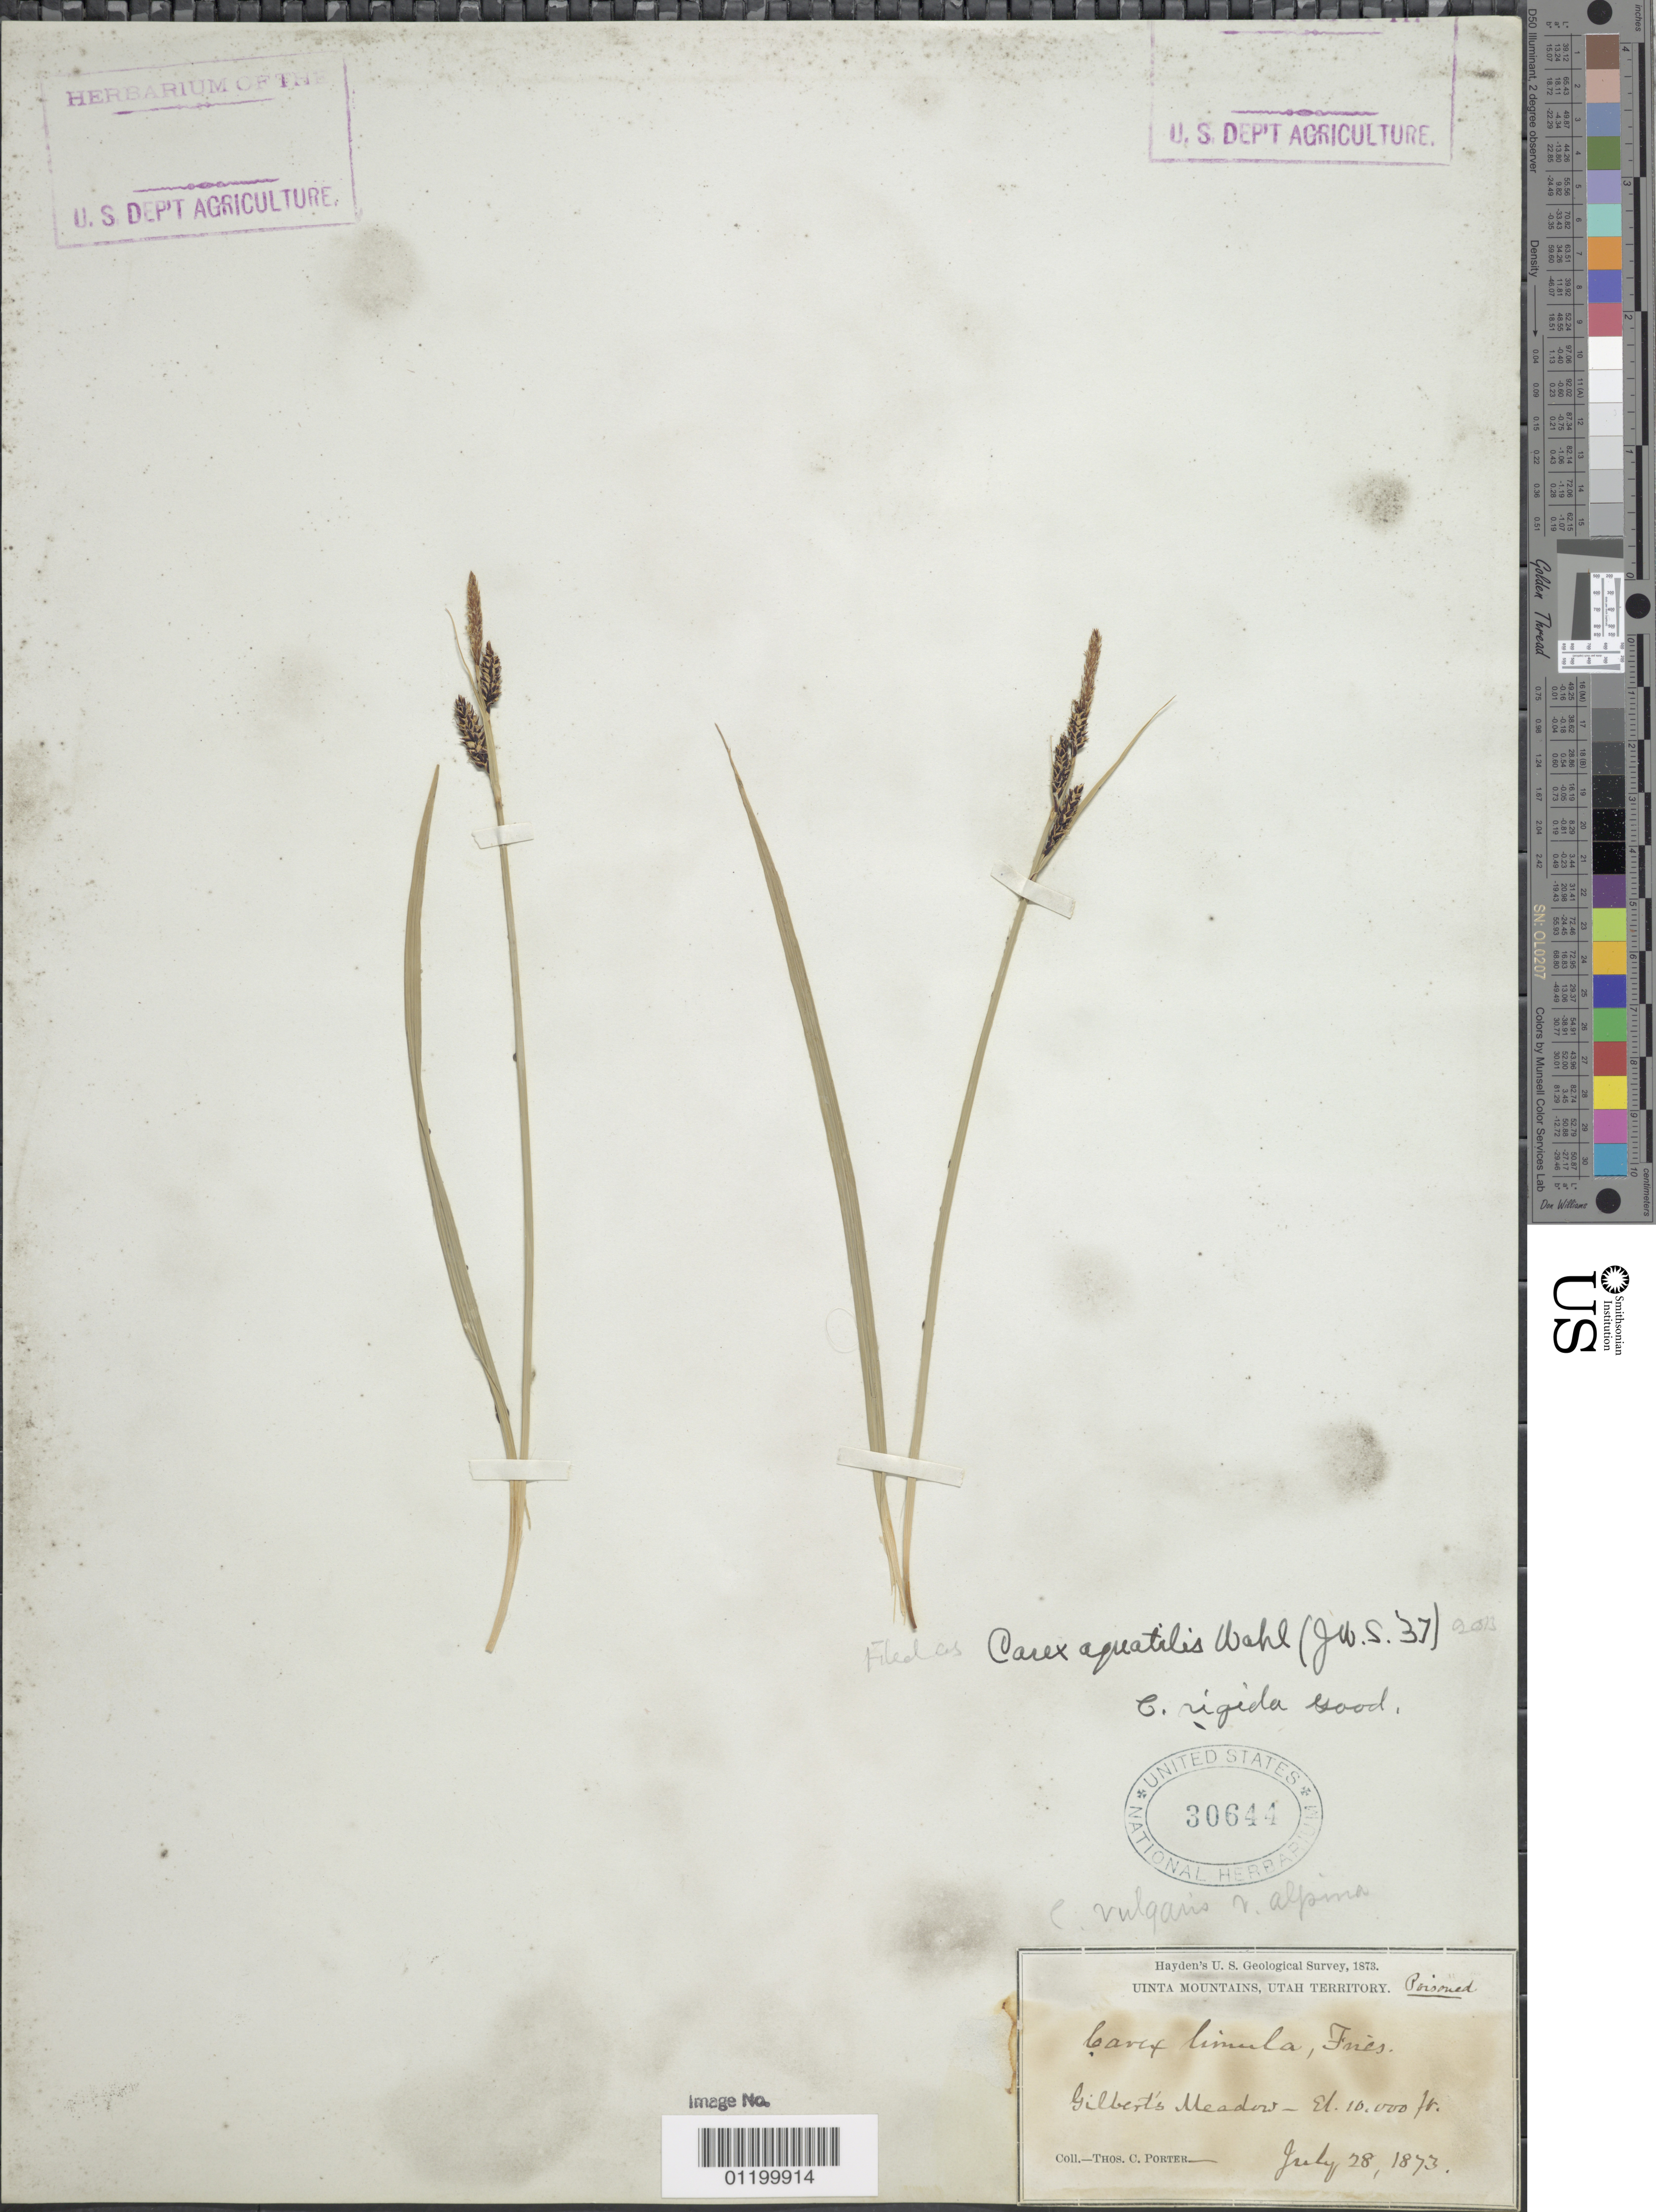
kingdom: Plantae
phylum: Tracheophyta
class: Liliopsida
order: Poales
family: Cyperaceae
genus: Carex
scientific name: Carex aquatilis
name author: Wahlenb.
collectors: T. C. Porter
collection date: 1873-07-28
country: United States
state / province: Utah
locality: Gilbert's Meadow, Uinta Mts.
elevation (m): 3048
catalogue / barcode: US 30644